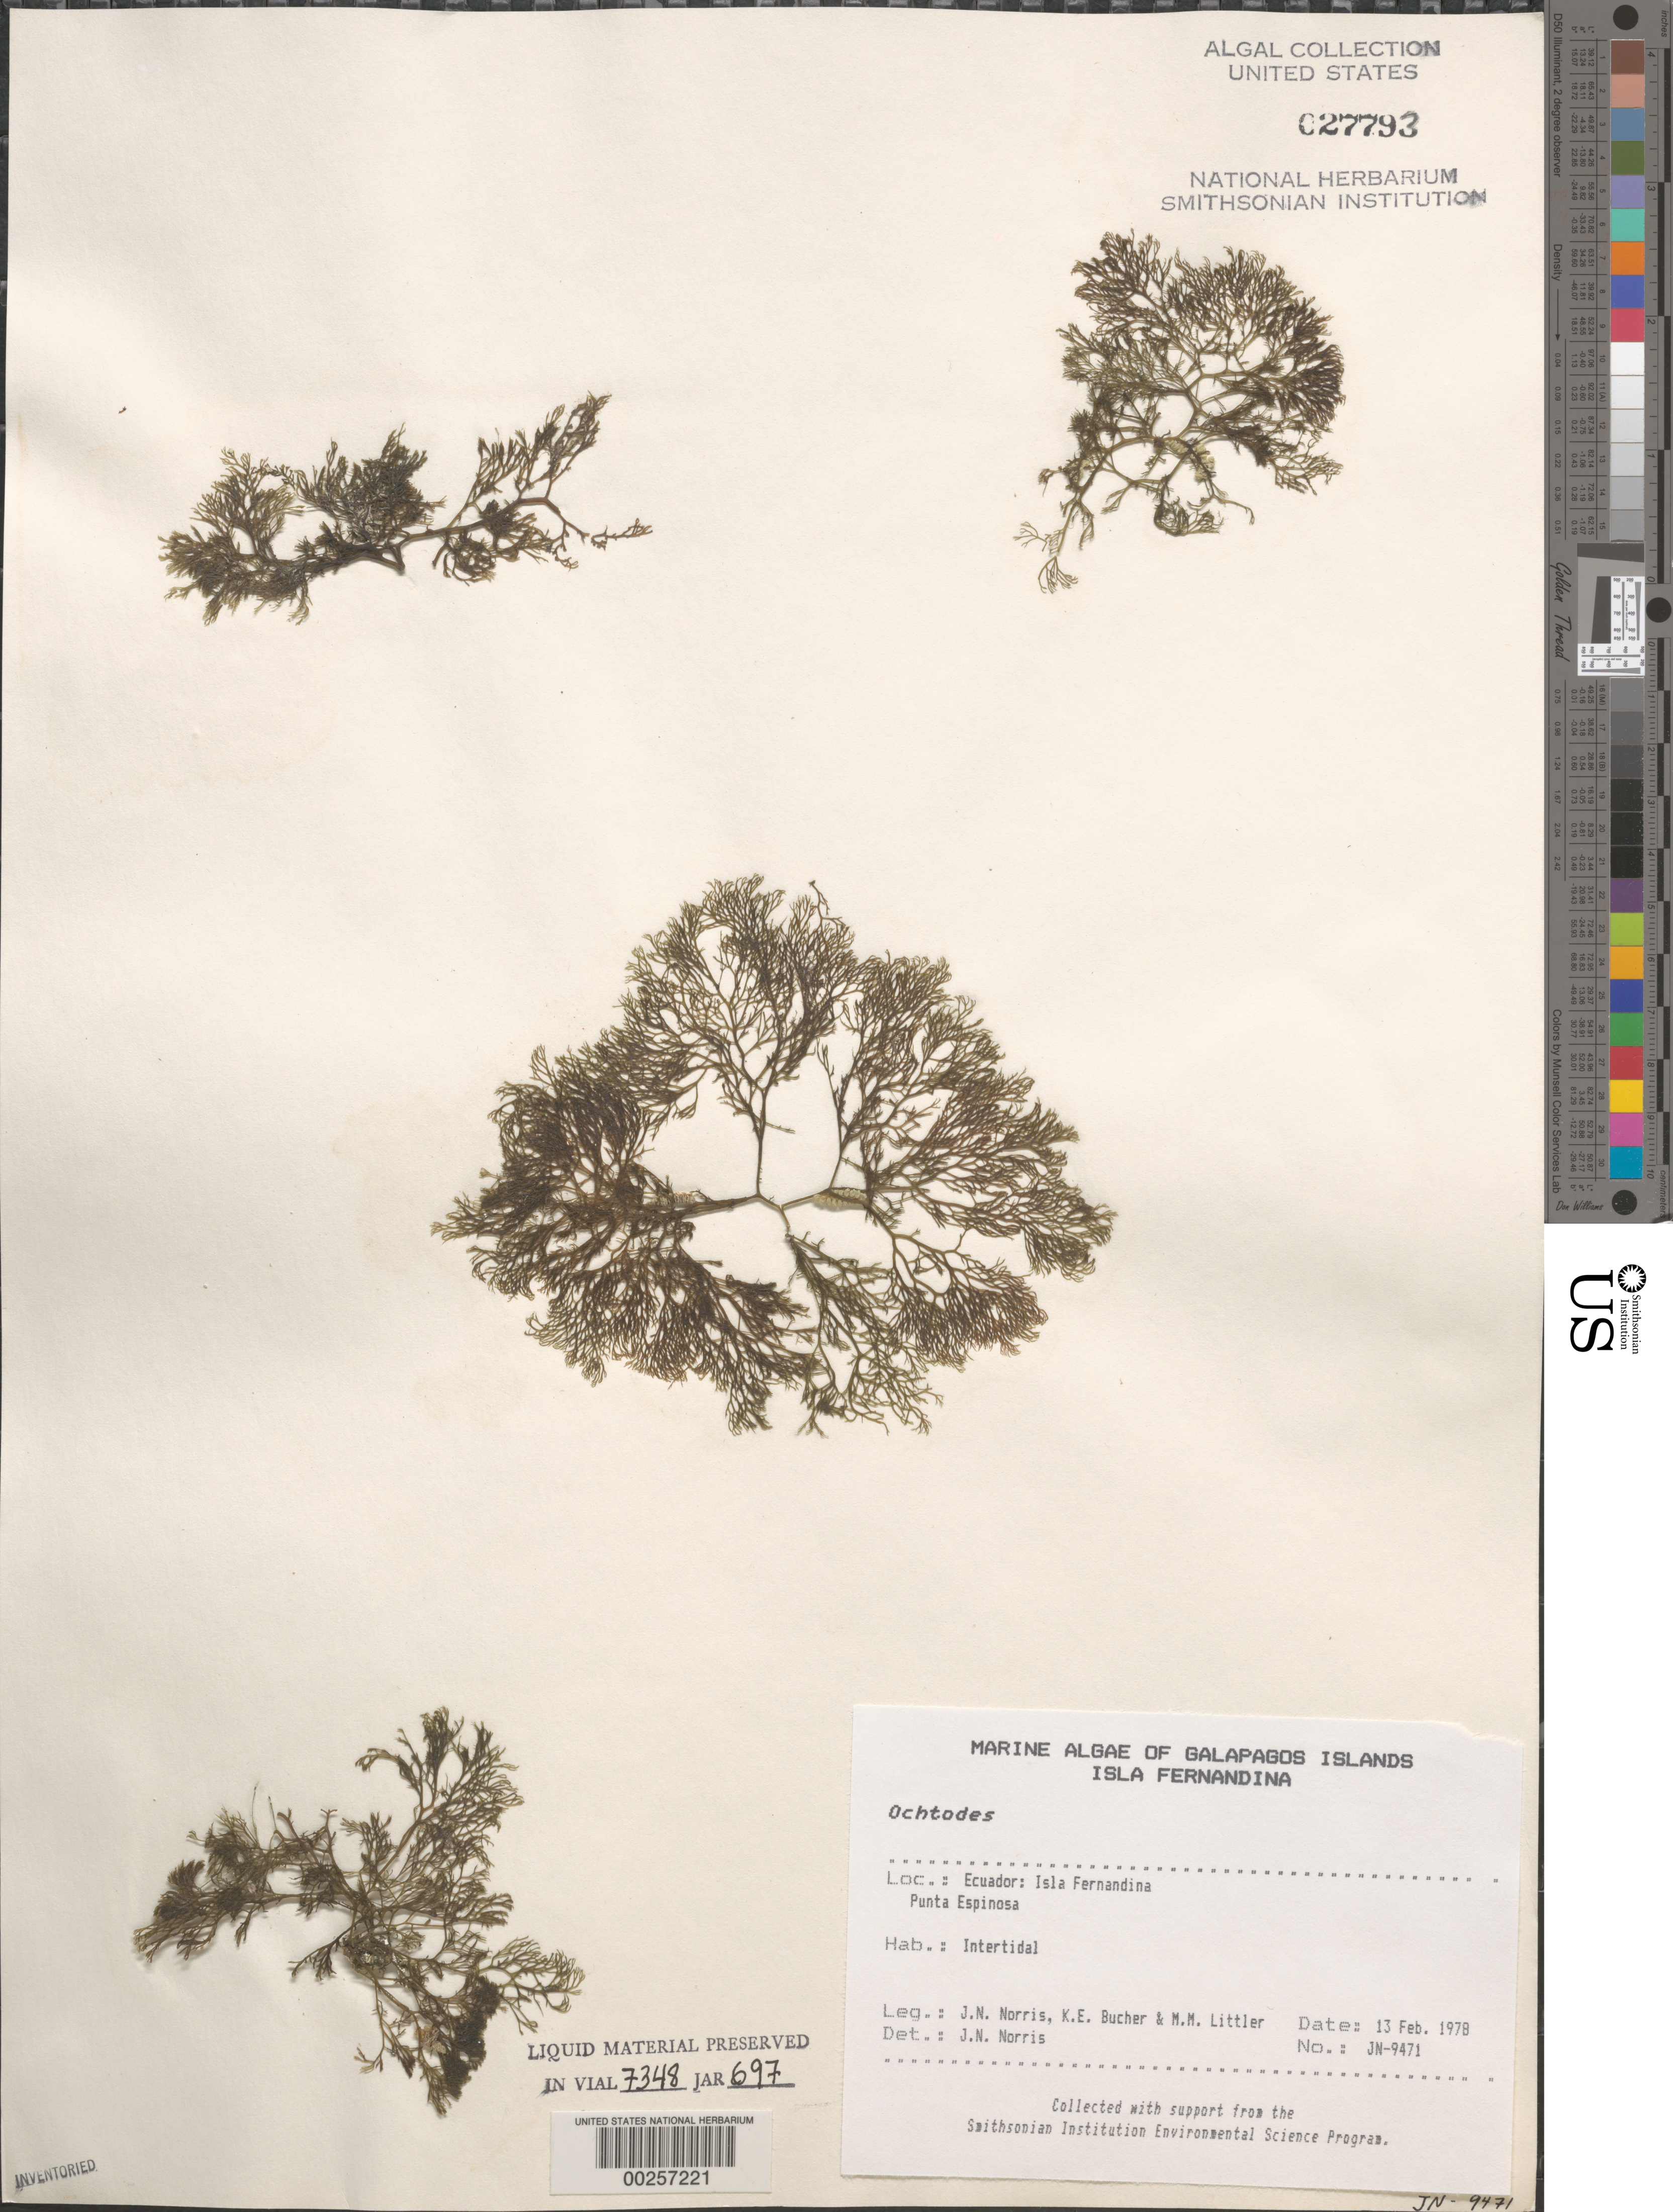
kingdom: Plantae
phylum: Rhodophyta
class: Florideophyceae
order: Gigartinales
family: Rhizophyllidaceae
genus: Ochtodes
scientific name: Ochtodes sp.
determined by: Norris, James N.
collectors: J. N. Norris, K. E. Bucher & M. M. Littler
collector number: JN-9471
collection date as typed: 13 Feb 1978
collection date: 1978-02-13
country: Ecuador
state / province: Colón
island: Fernandina [Narborough]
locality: Punta Espinosa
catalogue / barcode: US 27793